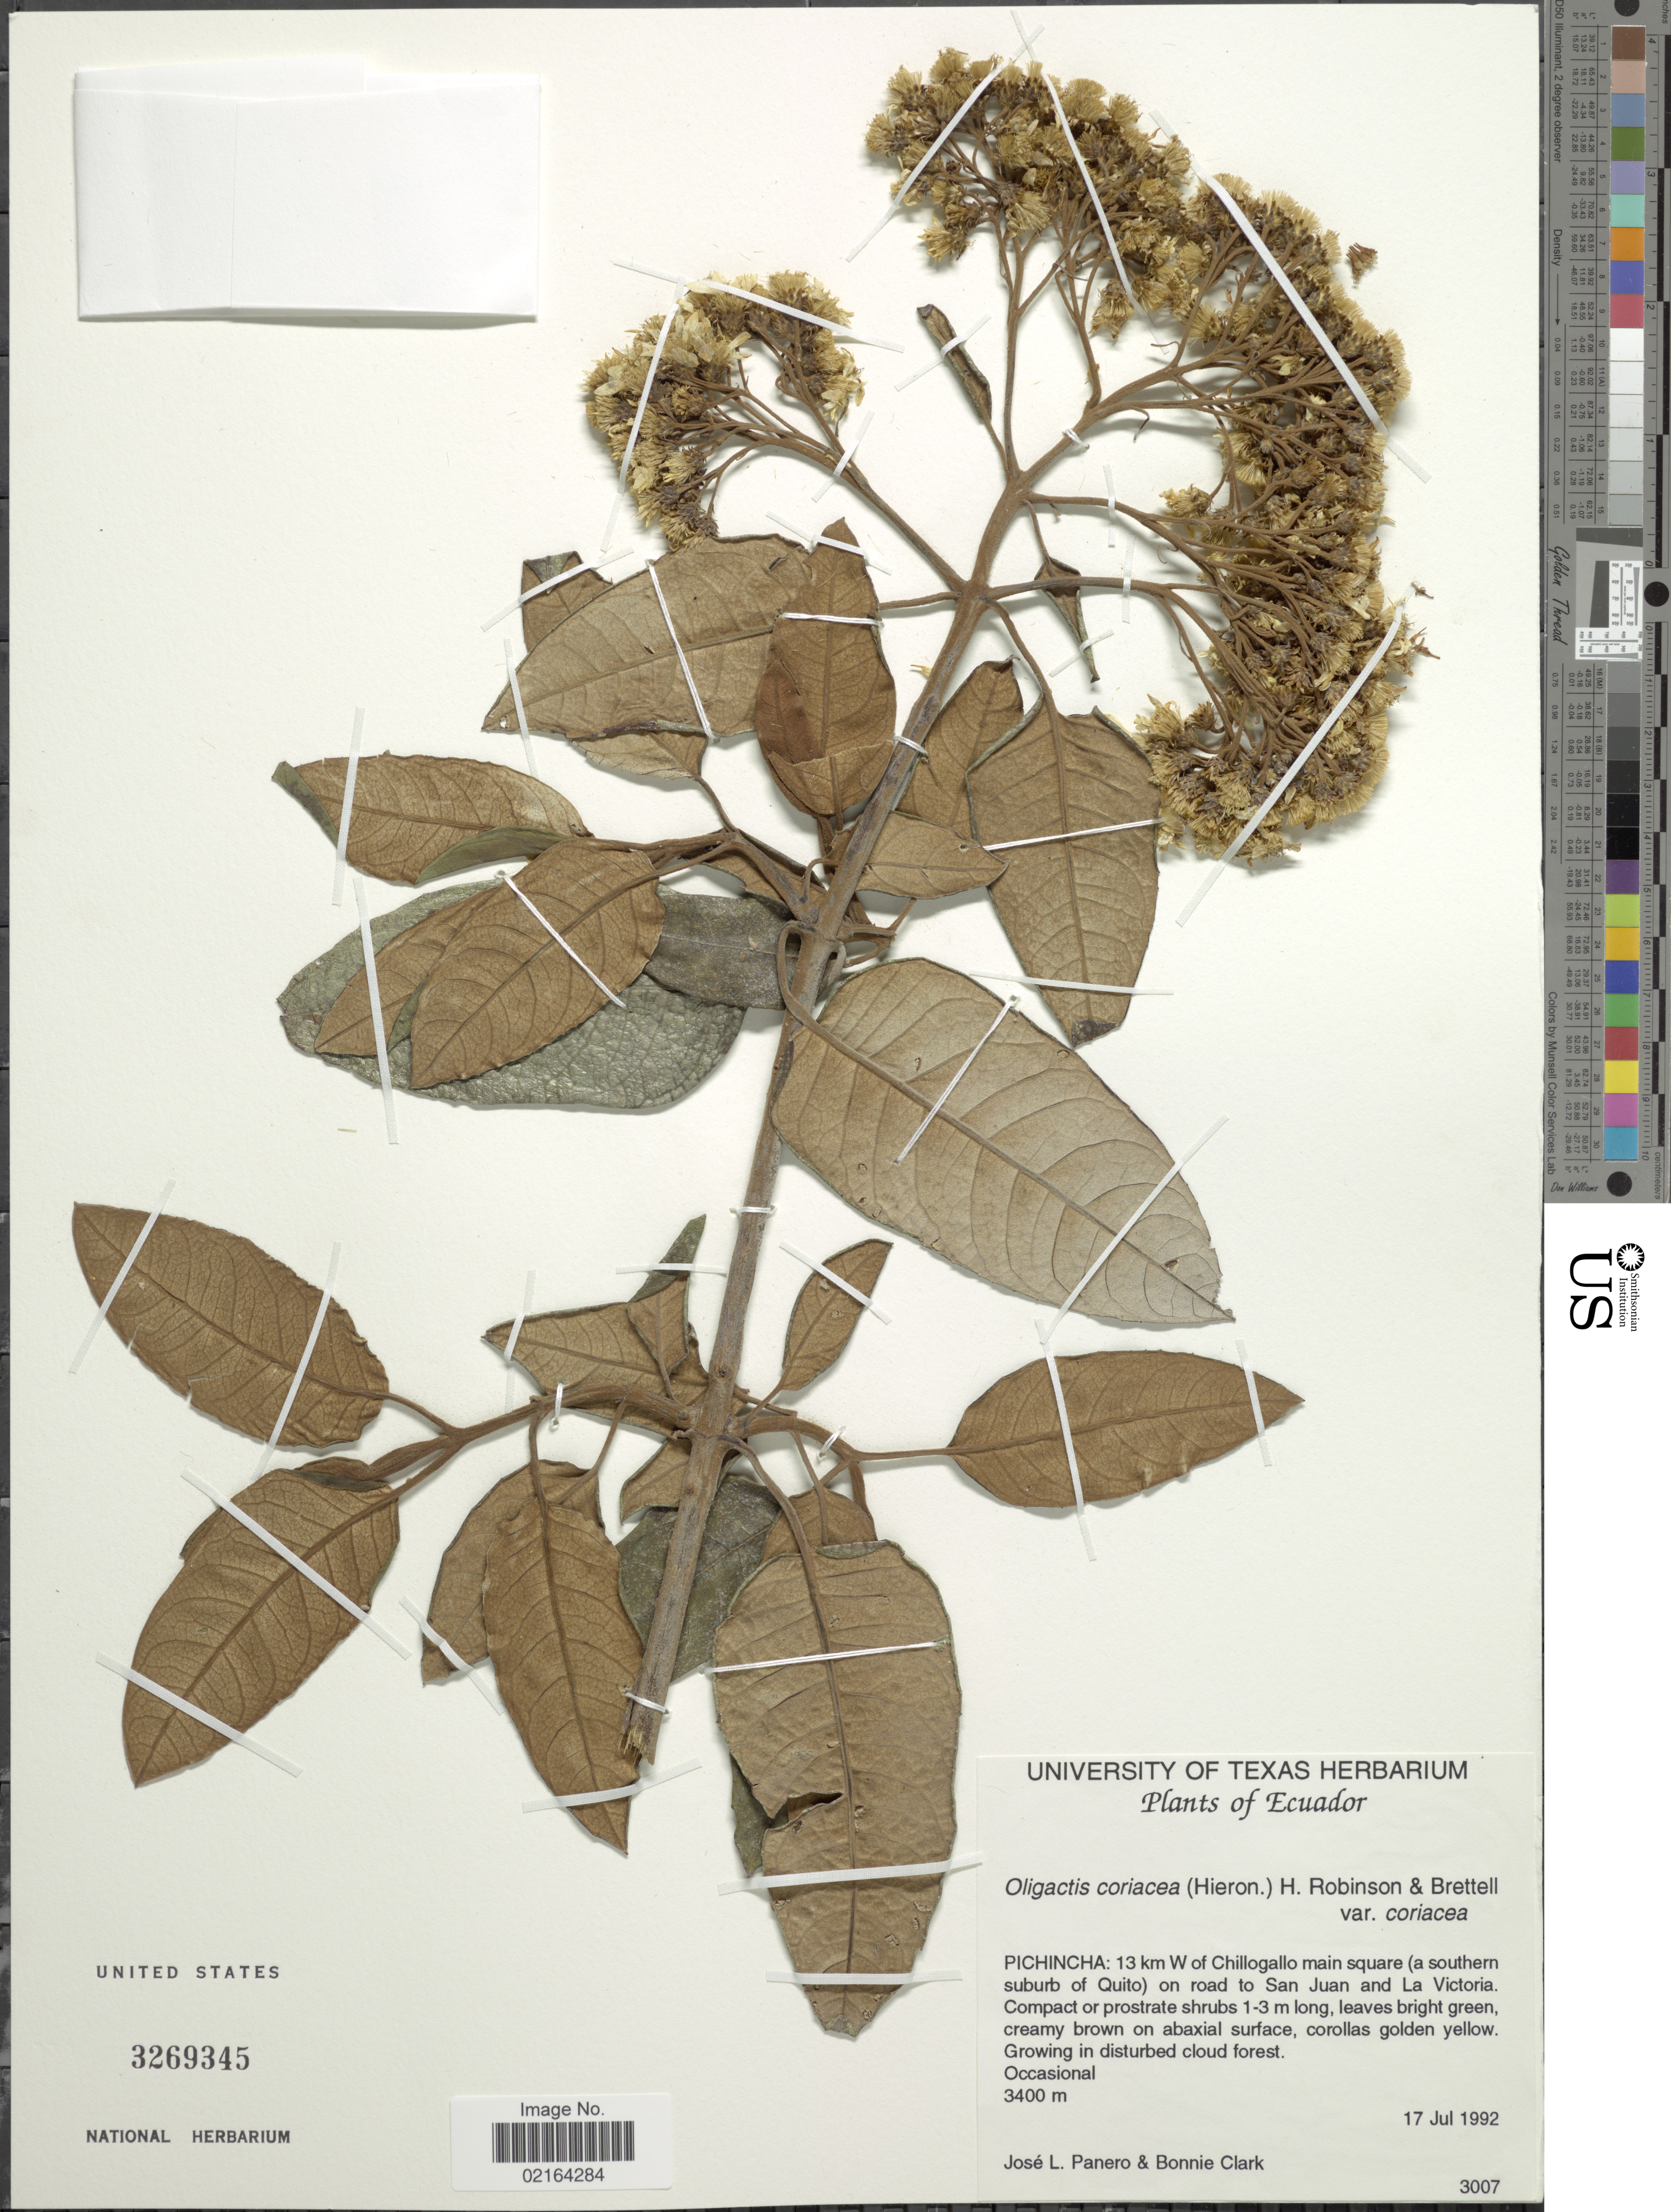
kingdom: Plantae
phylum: Tracheophyta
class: Magnoliopsida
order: Asterales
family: Asteraceae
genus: Sampera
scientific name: Sampera coriacea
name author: (Hieron.) V.A. Funk & H. Rob.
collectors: J. L. Panero & B. Clark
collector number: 3007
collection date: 1992-07-17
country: Ecuador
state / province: Pichincha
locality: Pichincha: 13 km W of Chillogallo main square (a southern suburb of Quito) on road to San Juan and La Victoria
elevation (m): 3400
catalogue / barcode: US 3269345